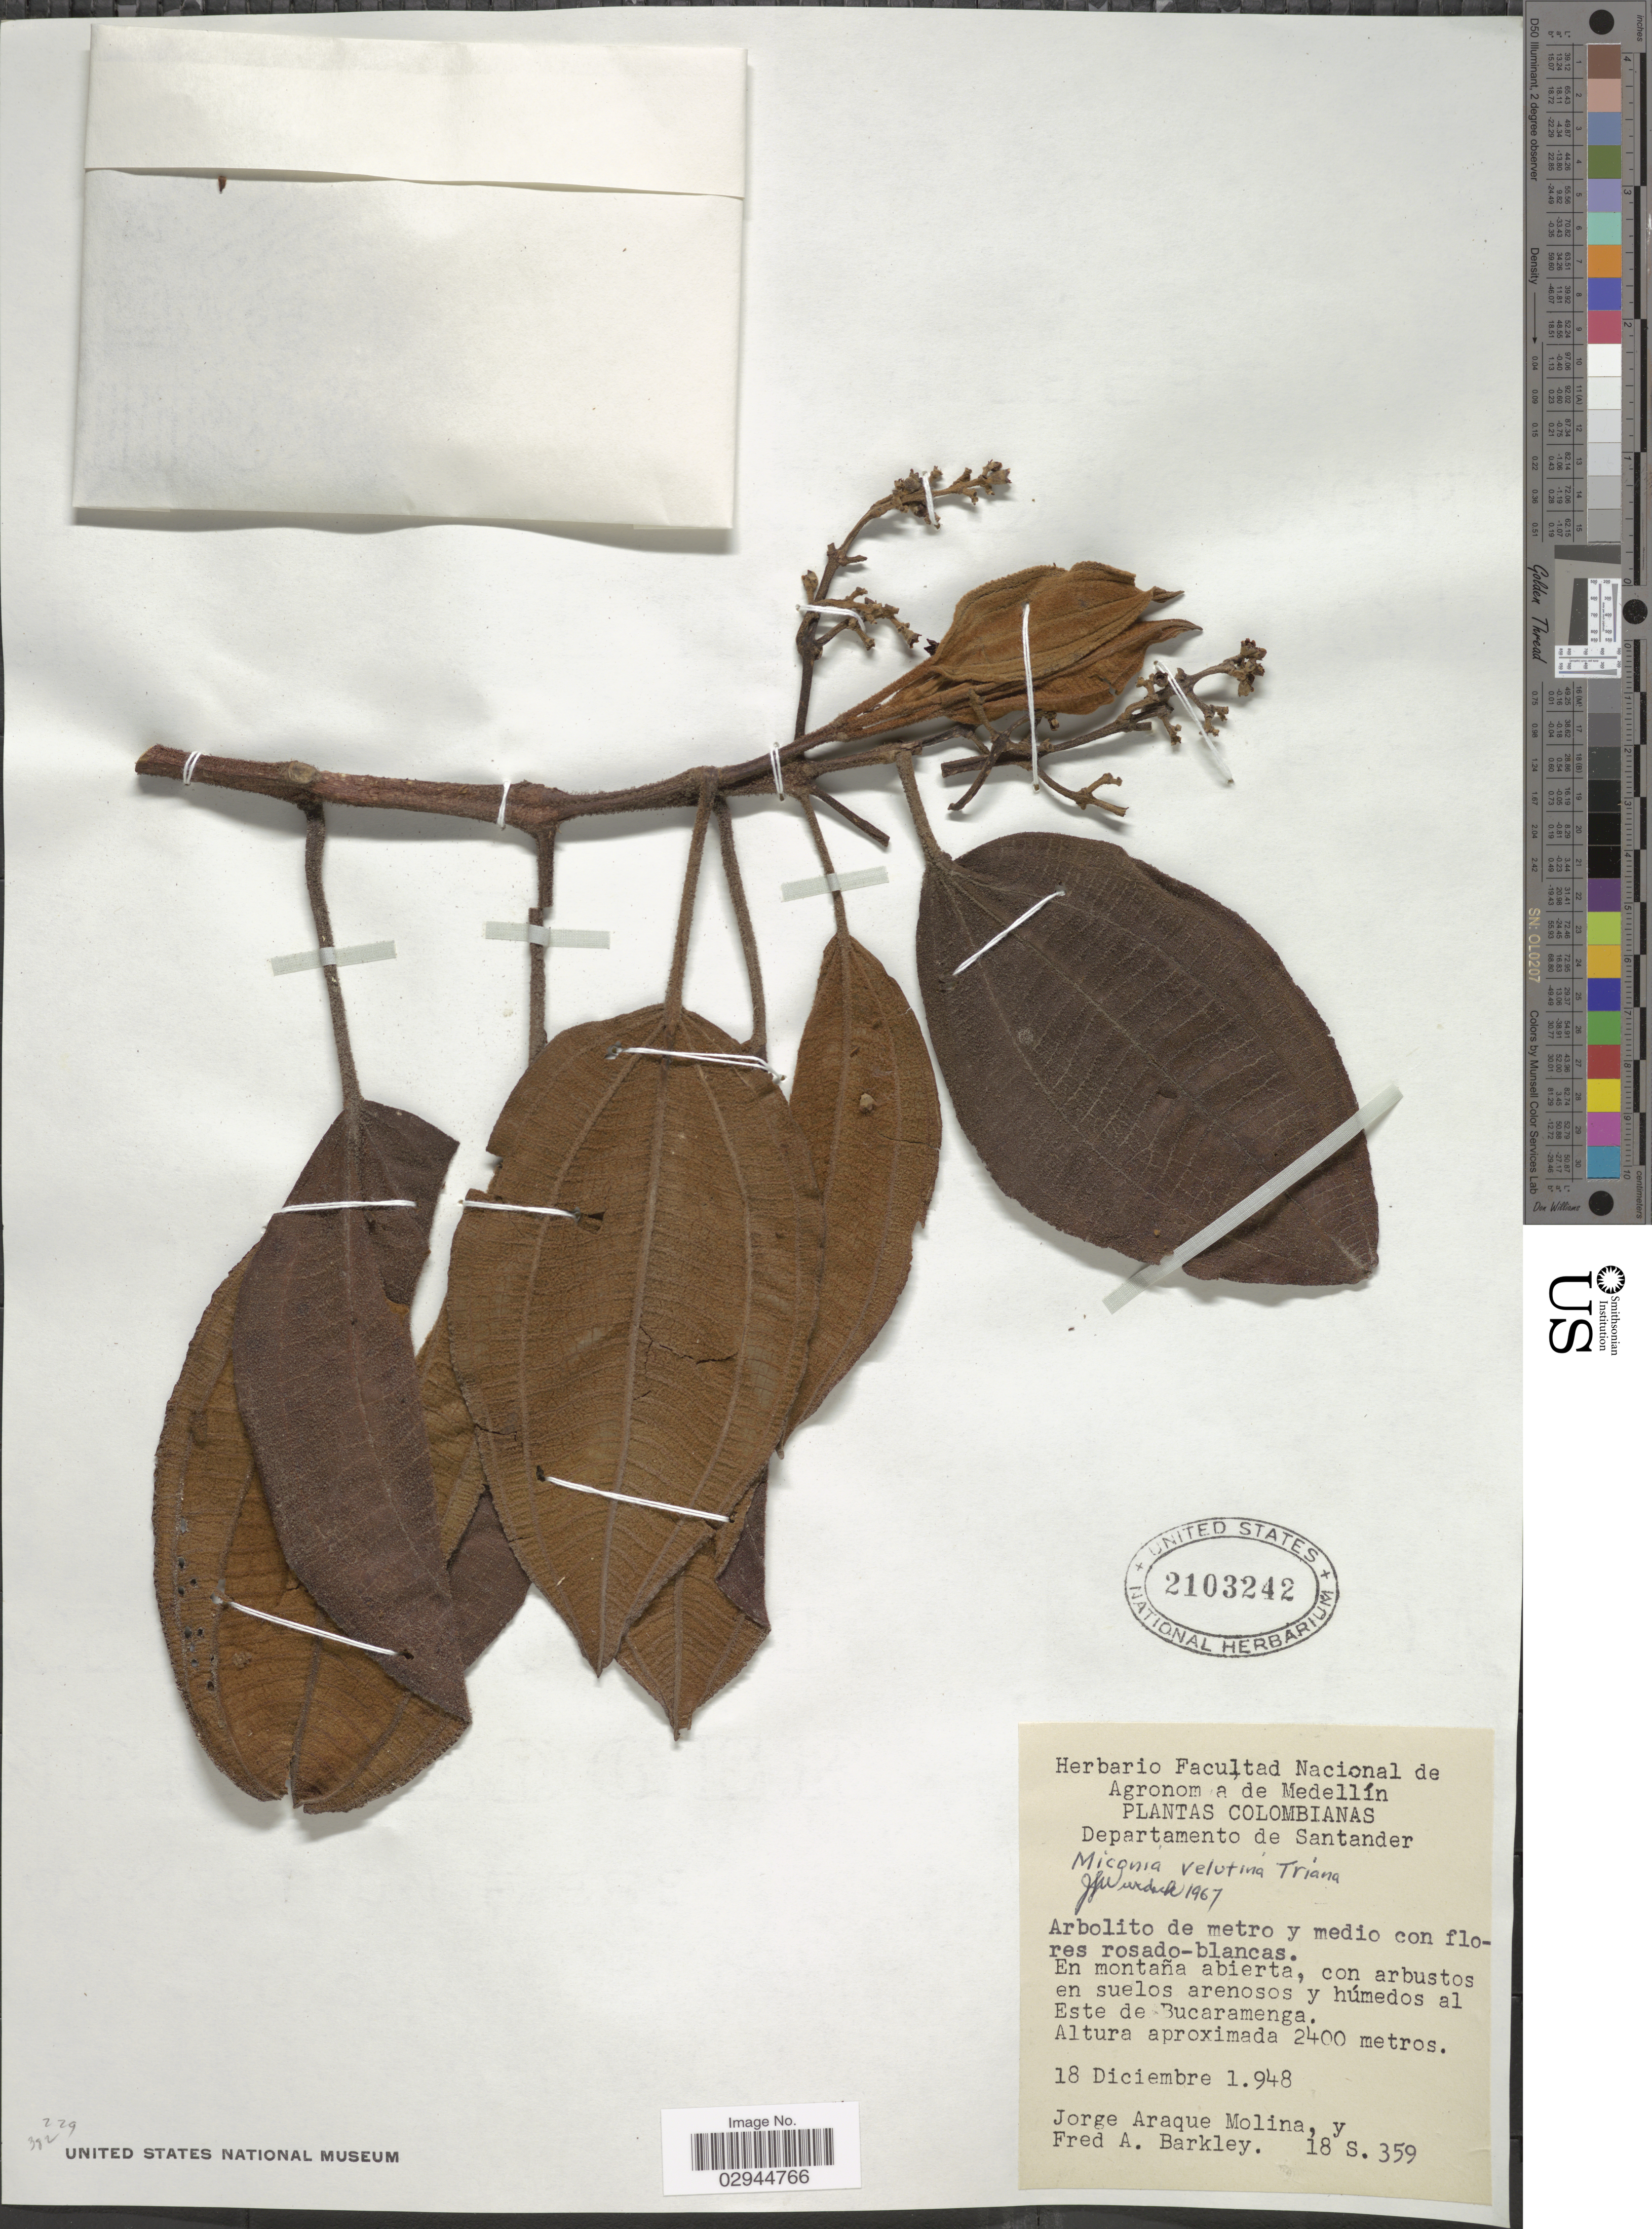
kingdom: Plantae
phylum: Tracheophyta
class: Magnoliopsida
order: Myrtales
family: Melastomataceae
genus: Miconia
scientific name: Miconia velutina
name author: Triana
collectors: J. A. Molina & F. A. Barkley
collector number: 18S359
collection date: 1948-12-18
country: Colombia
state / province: Santander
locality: Departamento de Santander. Húmedos al Este de Bucaramenga.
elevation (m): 2400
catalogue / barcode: US 2103242